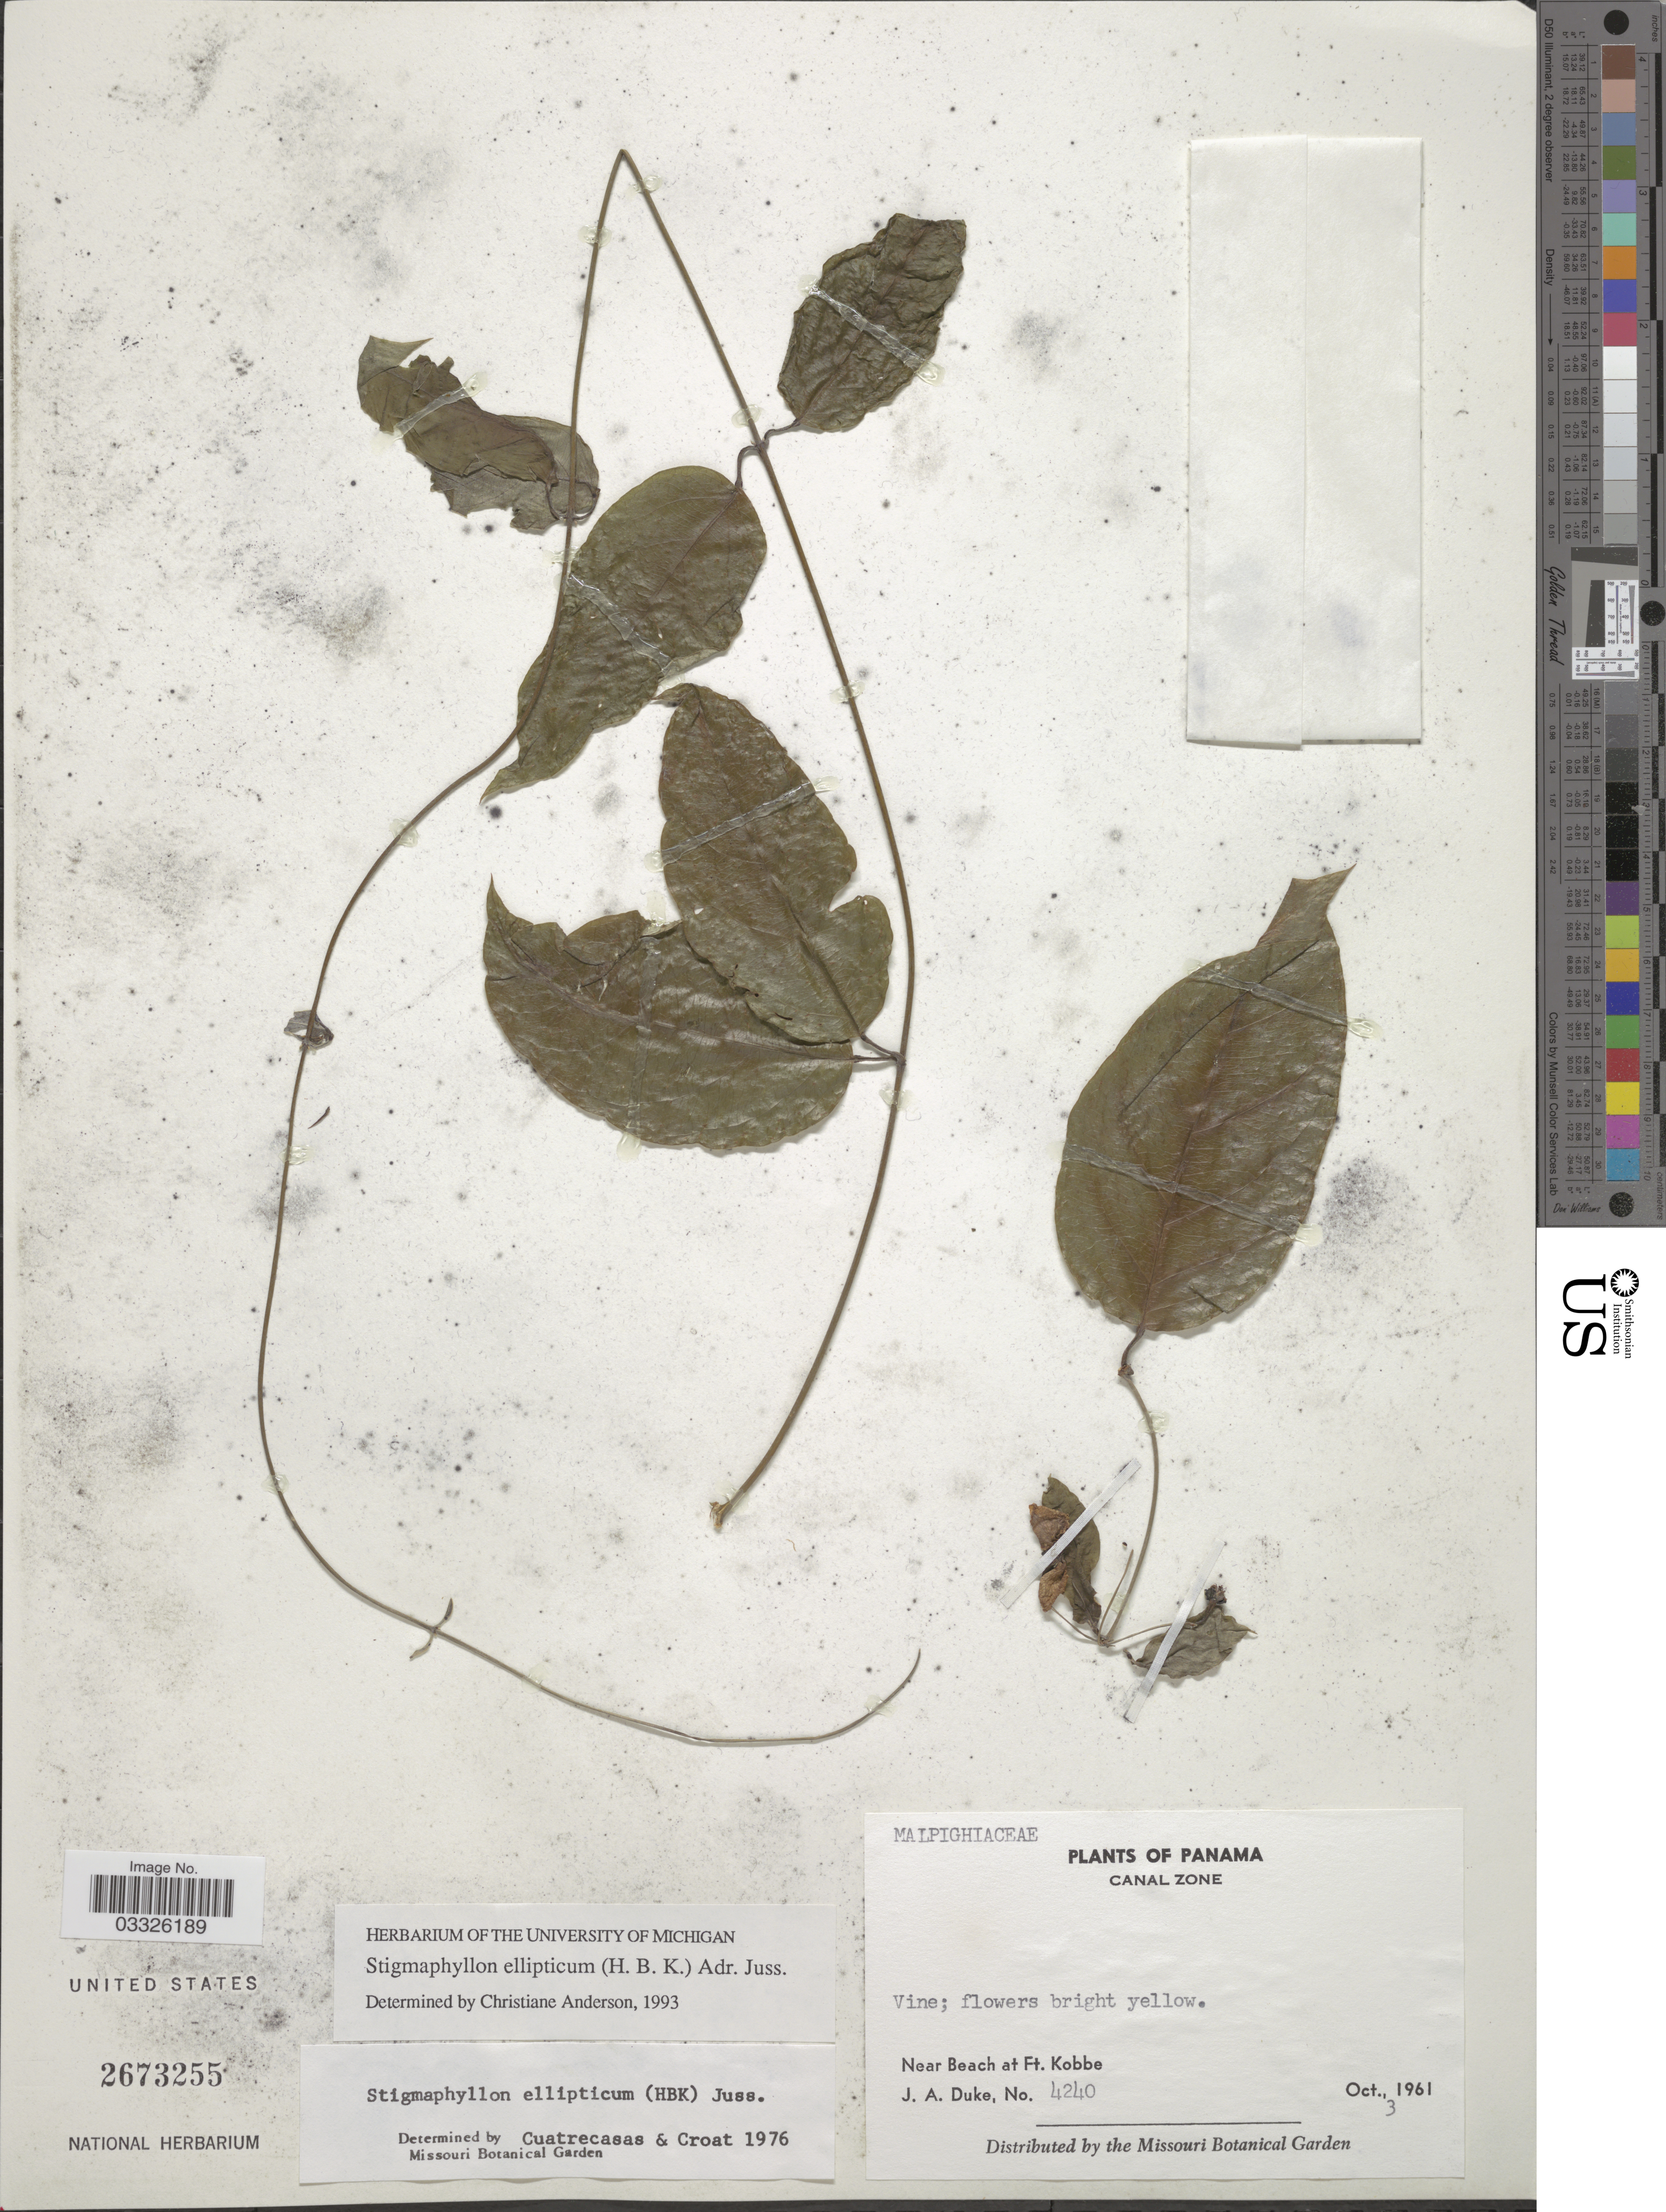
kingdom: Plantae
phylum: Tracheophyta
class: Magnoliopsida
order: Malpighiales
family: Malpighiaceae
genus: Stigmaphyllon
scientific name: Stigmaphyllon ellipticum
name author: (Kunth) A. Juss.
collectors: J. A. Duke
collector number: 4240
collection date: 1961-10-03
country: Panama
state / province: Colón / Panamá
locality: Canal Zone. Near beach at Ft. Kobbe.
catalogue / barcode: US 2673255